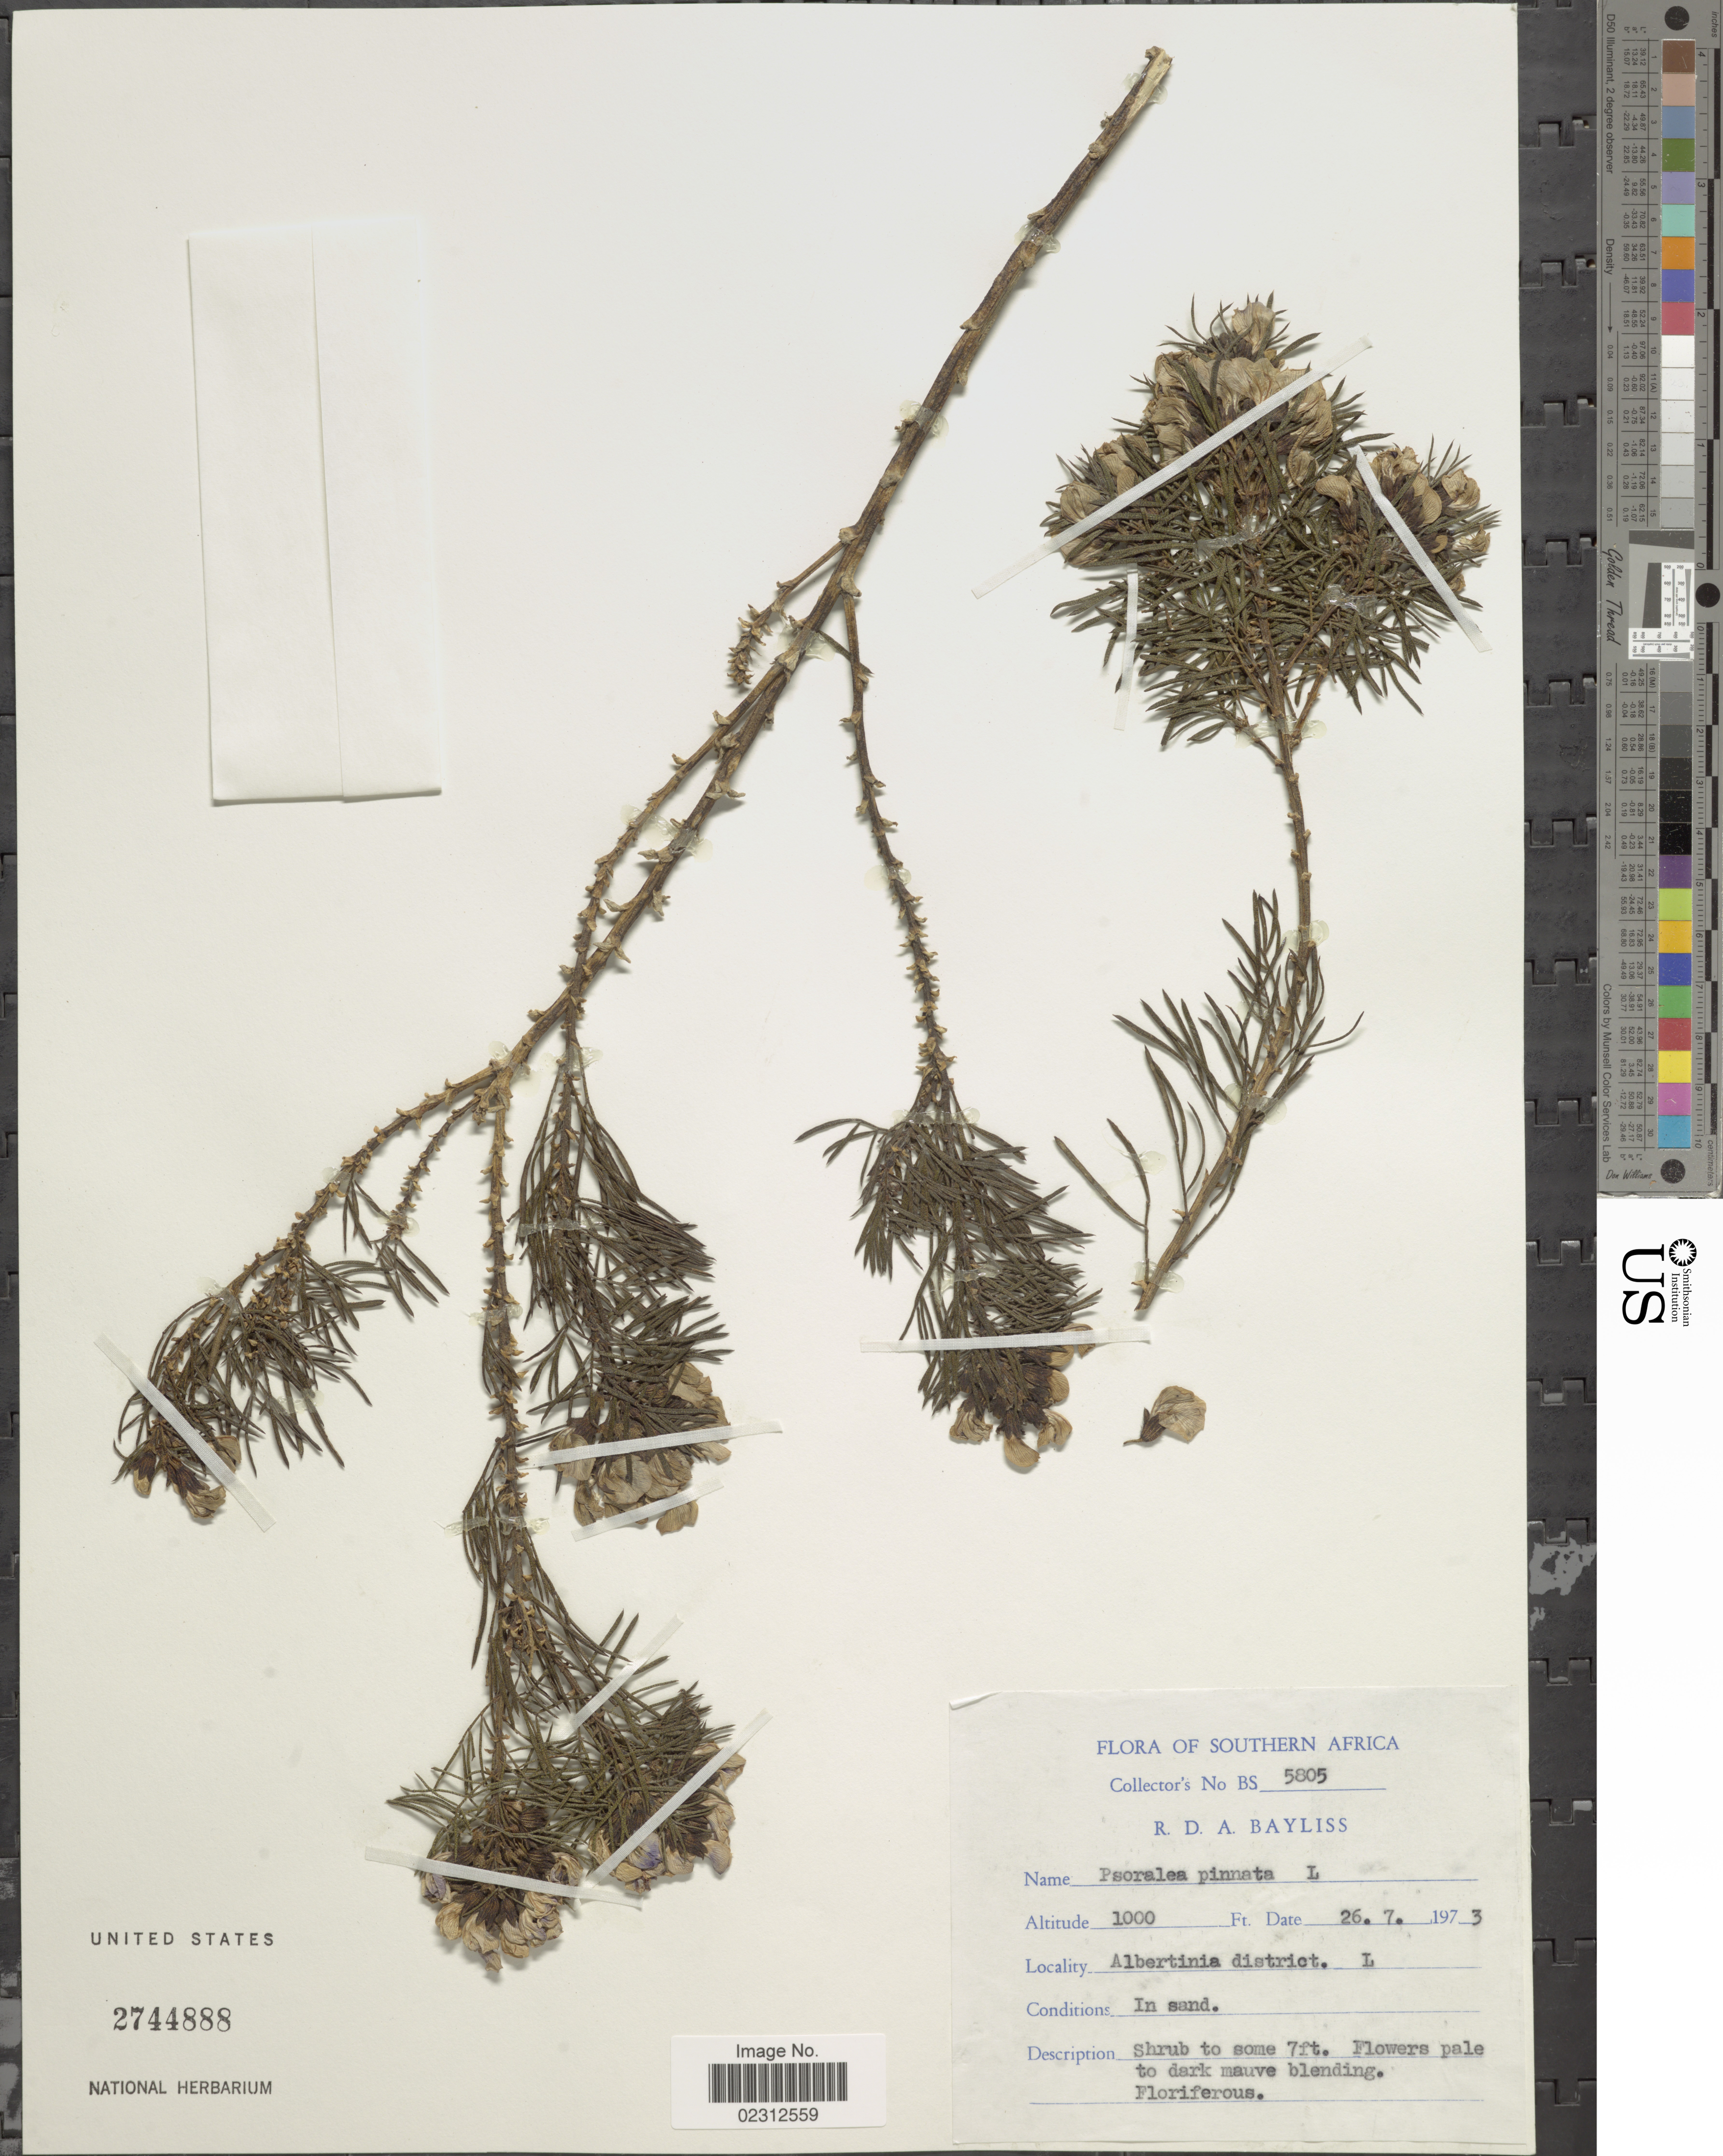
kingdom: Plantae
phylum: Tracheophyta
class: Magnoliopsida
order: Fabales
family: Fabaceae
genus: Psoralea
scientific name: Psoralea pinnata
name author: L.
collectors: R. Bayliss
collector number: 5805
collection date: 1973-07-26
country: South Africa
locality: Albertinia District.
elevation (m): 305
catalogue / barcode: US 2744888